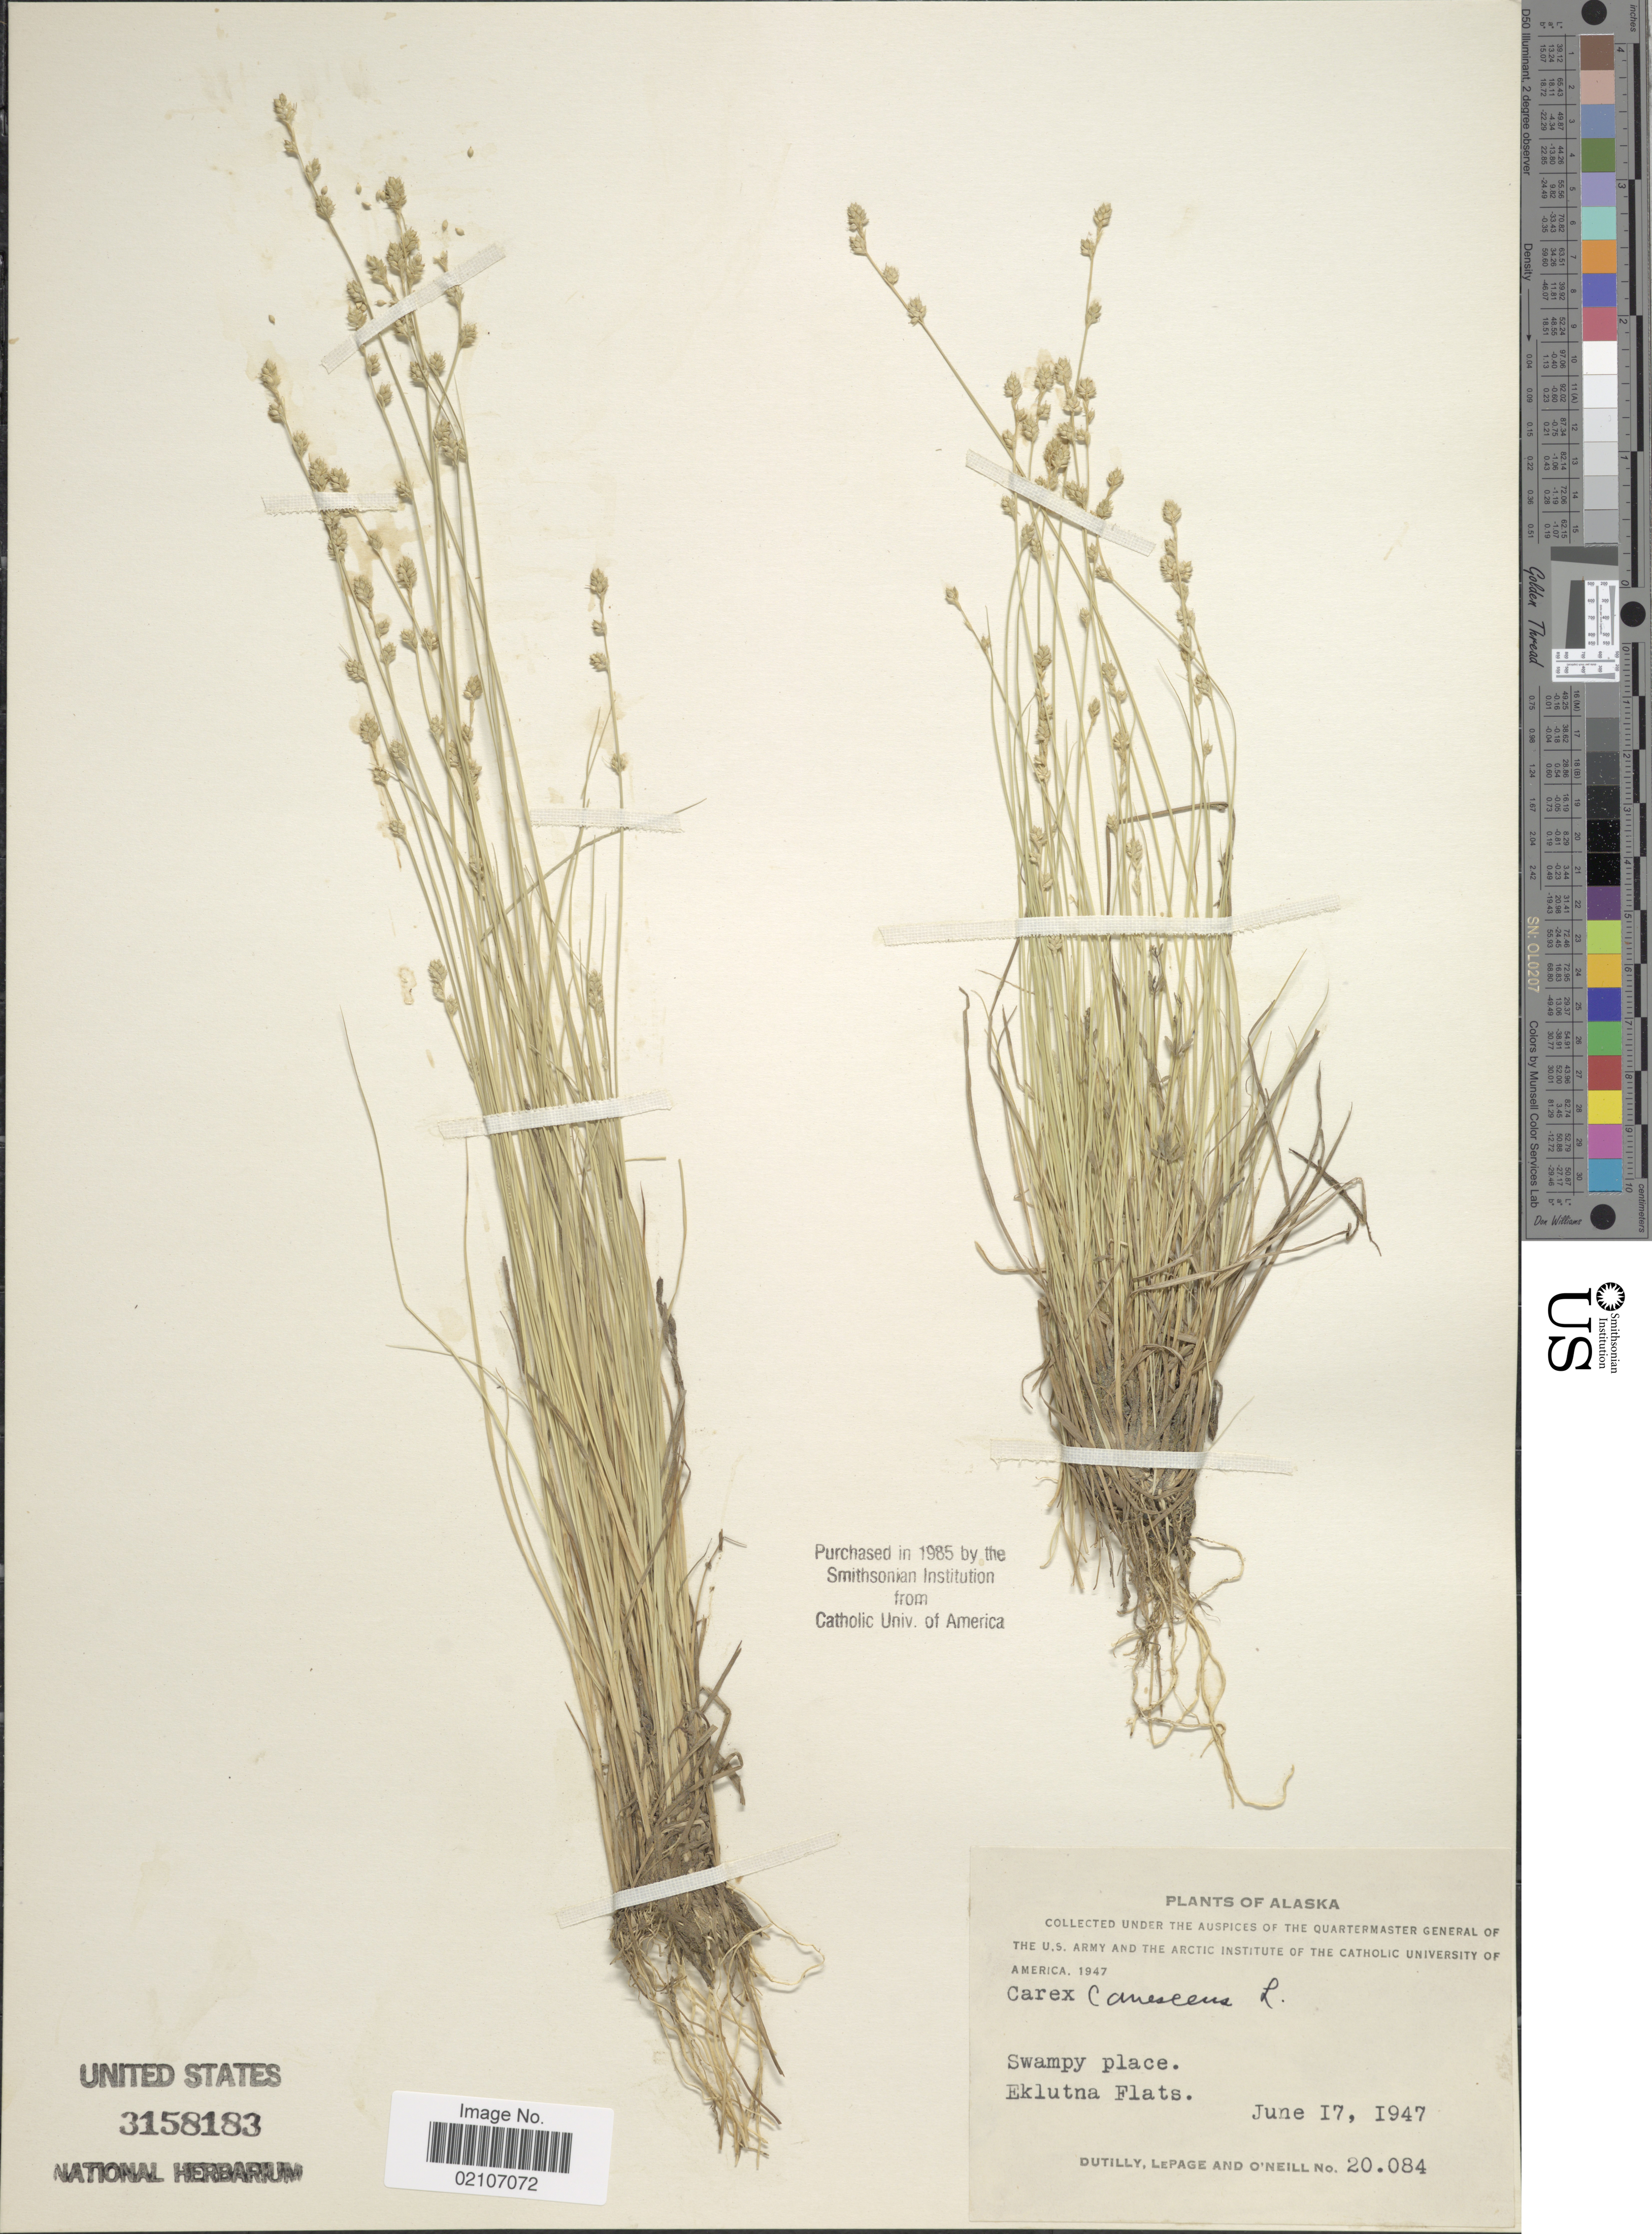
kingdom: Plantae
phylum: Tracheophyta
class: Liliopsida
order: Poales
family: Cyperaceae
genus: Carex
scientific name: Carex canescens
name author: L.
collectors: -. Dutilly, -. LePage & O'Neil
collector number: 20084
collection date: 1947-06-17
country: United States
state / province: Alaska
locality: Eklutna flat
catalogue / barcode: US 3158183